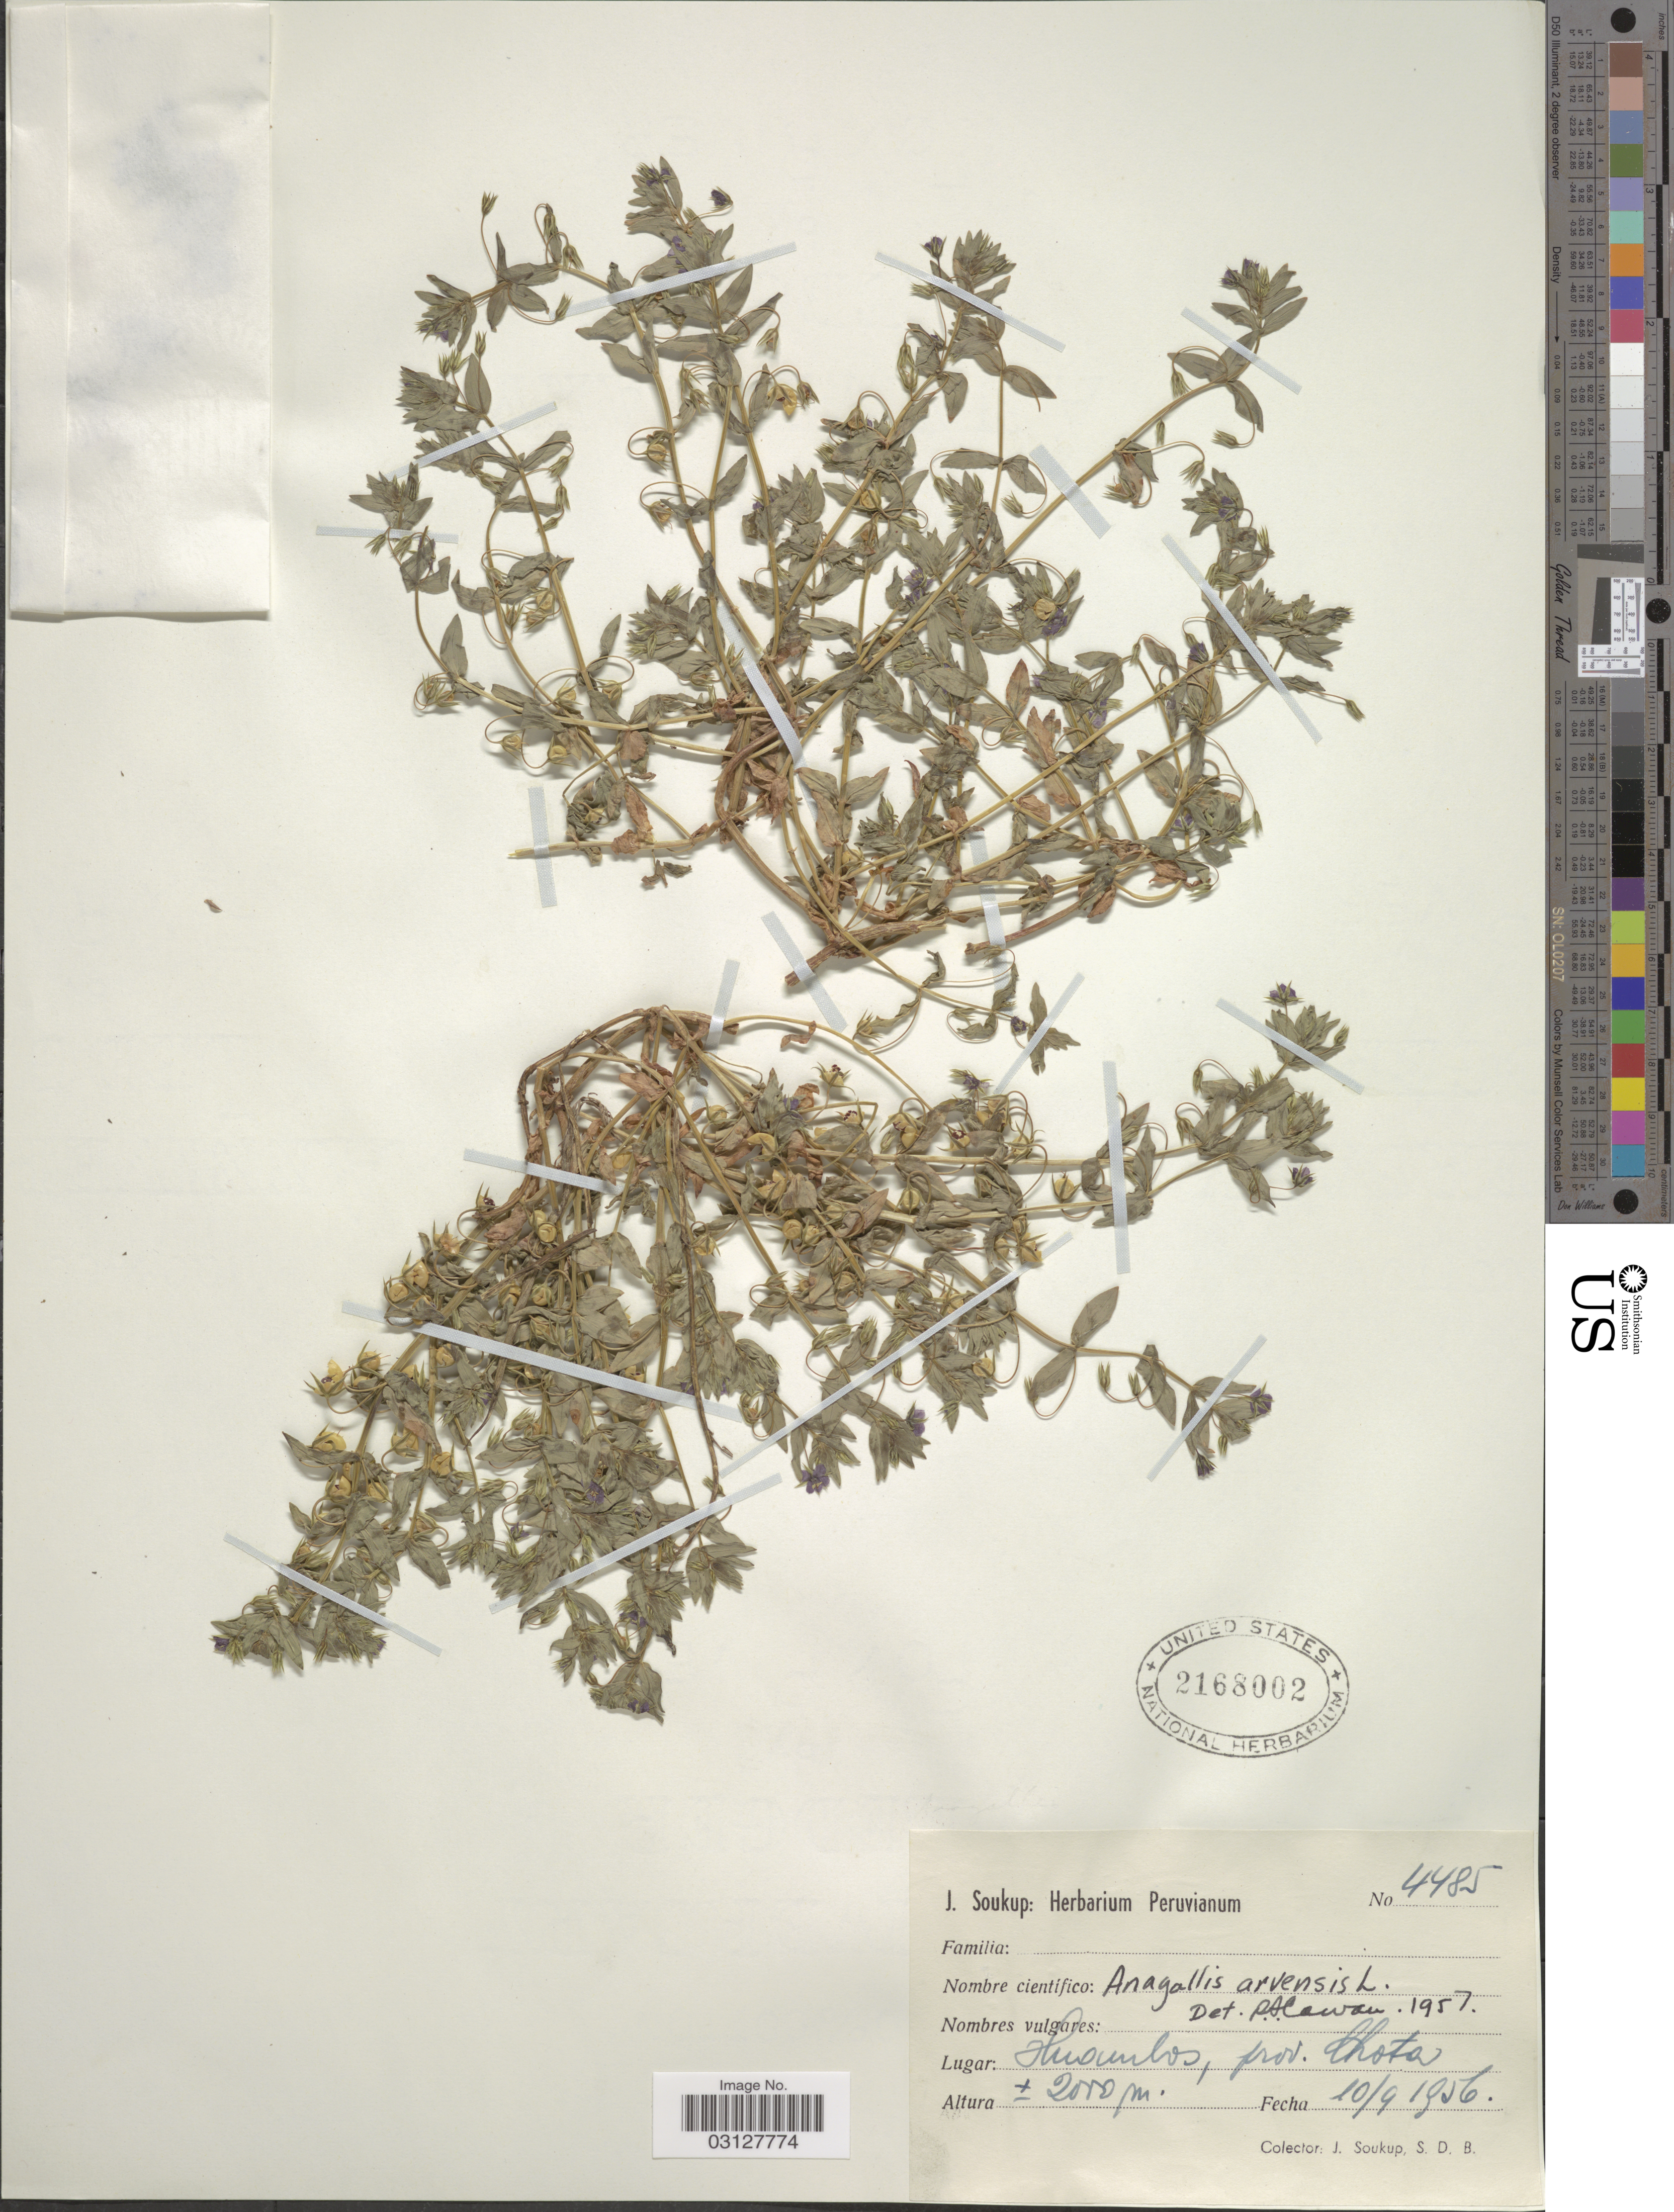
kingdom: Plantae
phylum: Tracheophyta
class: Magnoliopsida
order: Ericales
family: Primulaceae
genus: Anagallis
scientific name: Anagallis arvensis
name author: L.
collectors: J. Soukup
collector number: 4485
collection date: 1956-09-10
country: Peru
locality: Huambos, prov. Chota.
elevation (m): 2000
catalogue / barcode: US 2168002